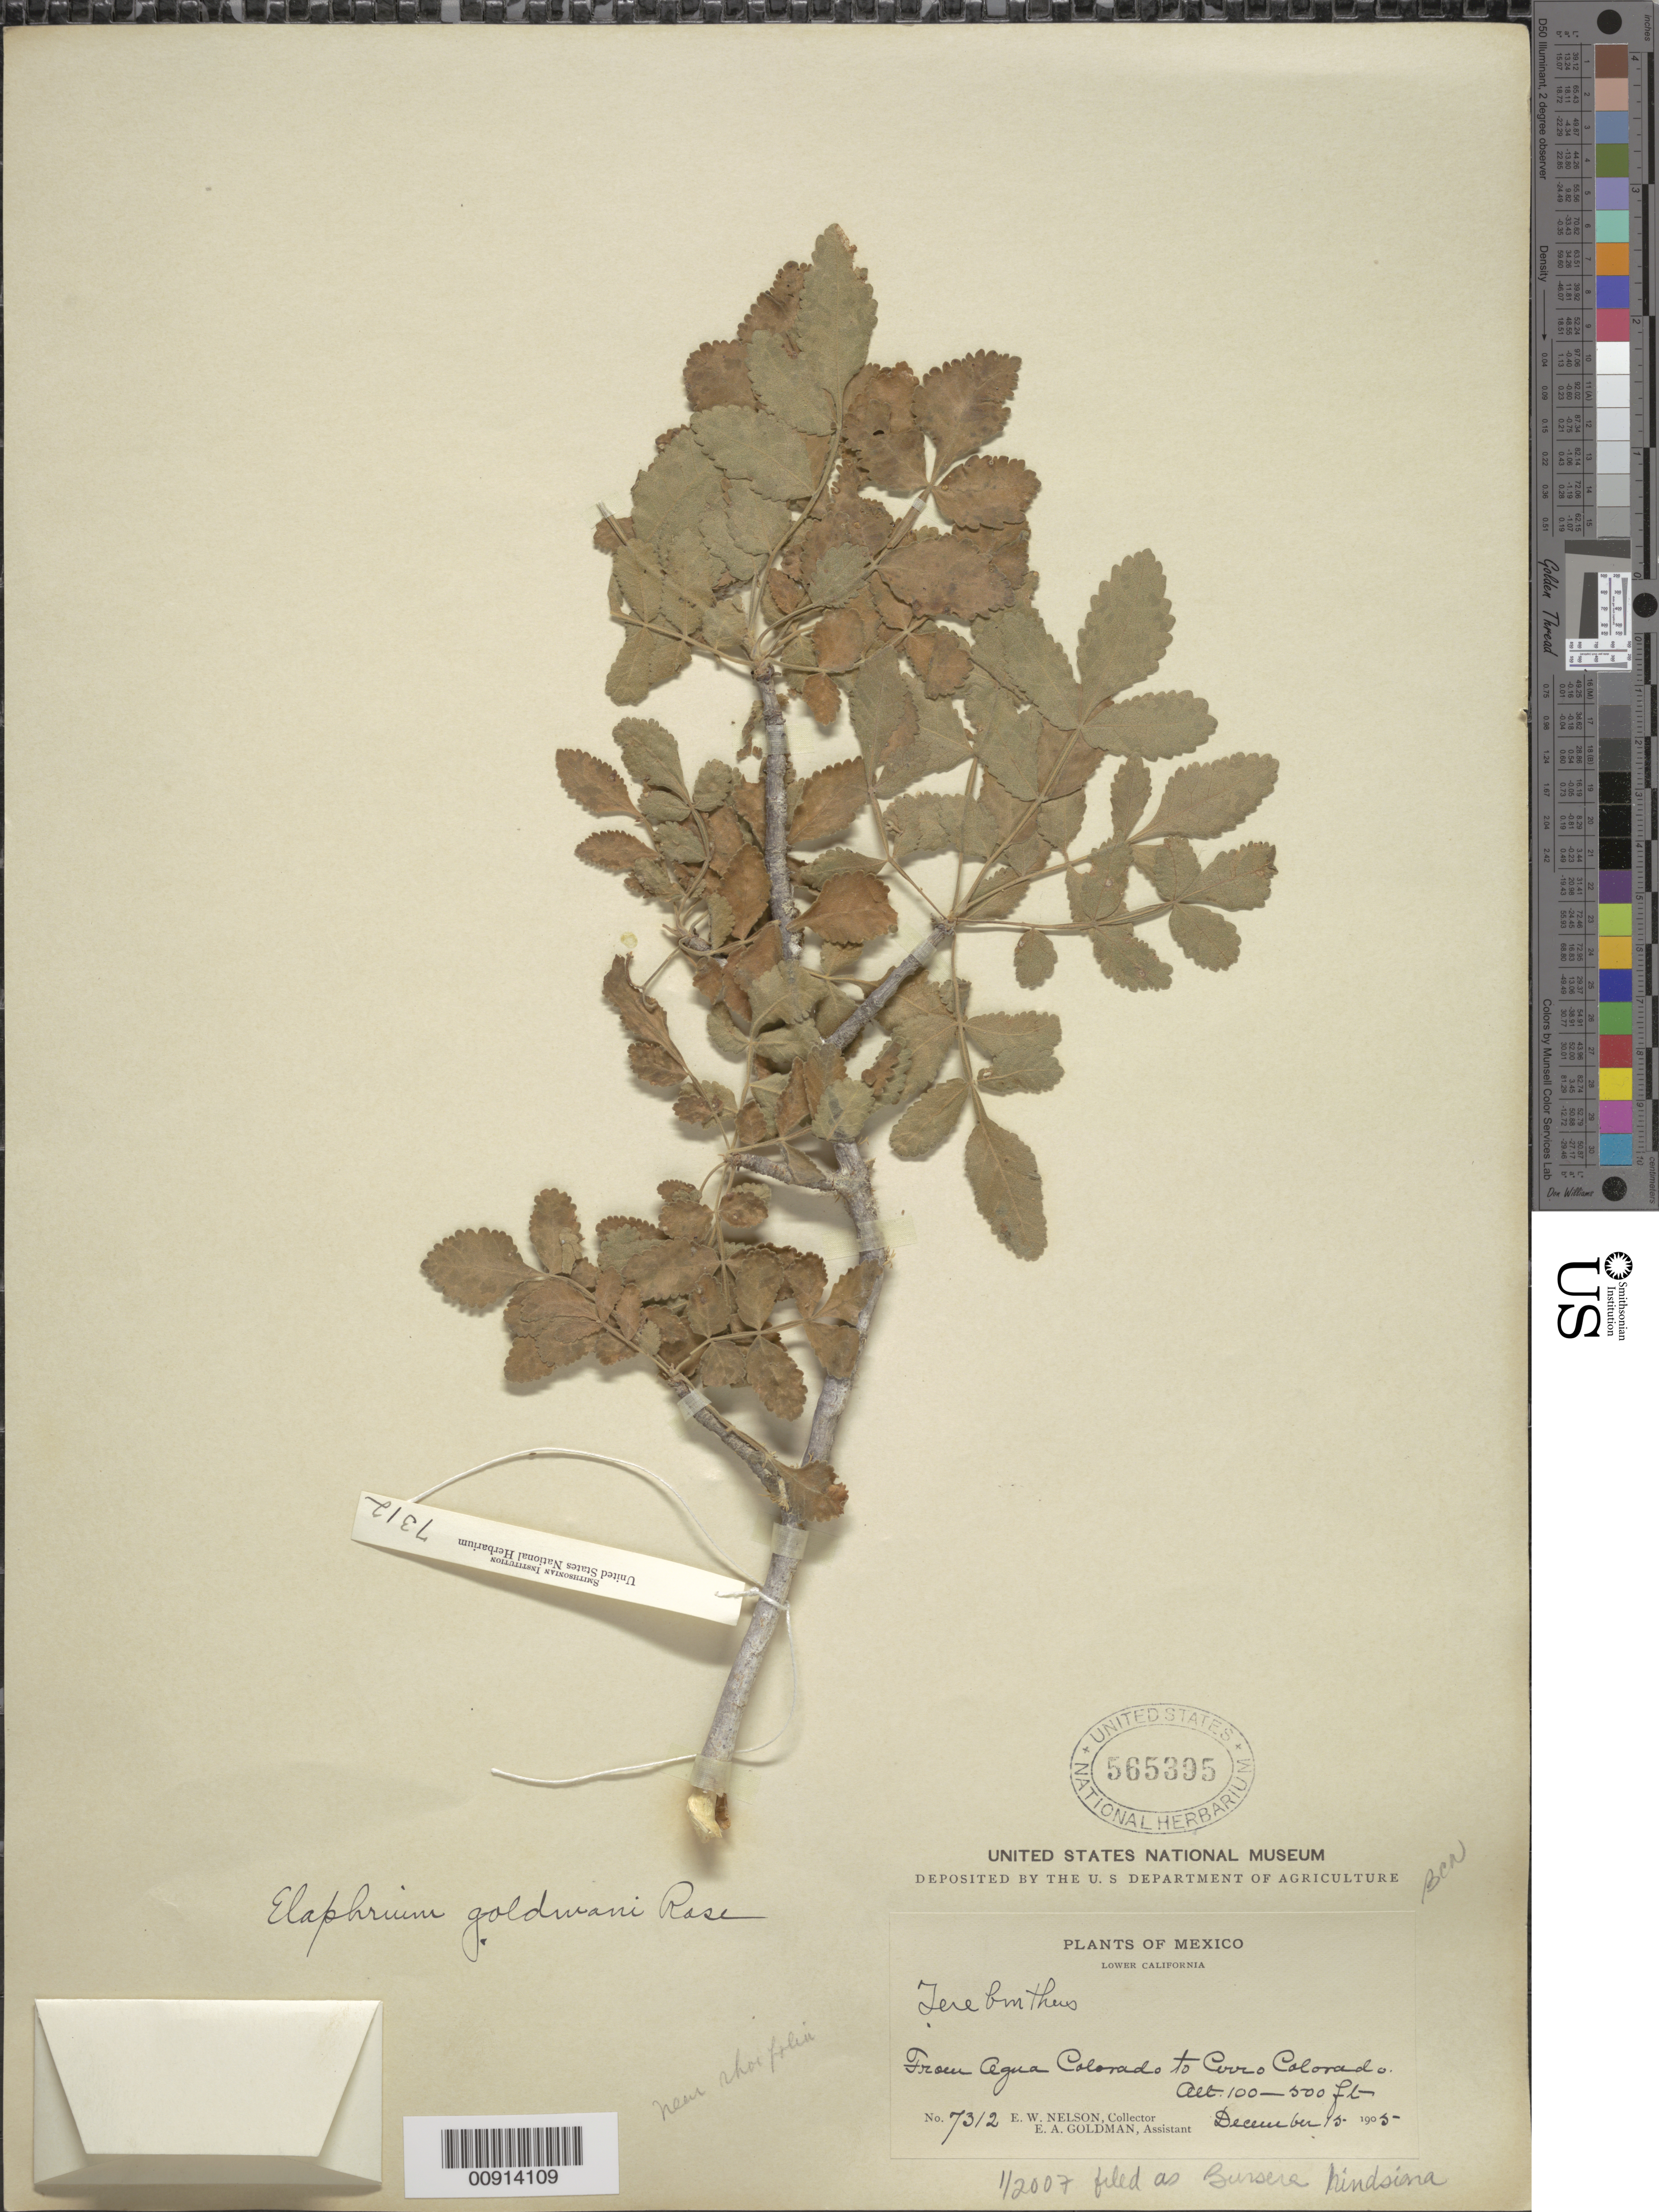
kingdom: Plantae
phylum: Tracheophyta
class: Magnoliopsida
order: Sapindales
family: Burseraceae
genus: Bursera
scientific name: Bursera hindsiana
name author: (Benth.) Engl.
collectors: E. W. Nelson & E. A. Goldman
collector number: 7312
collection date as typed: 15 Dec 1905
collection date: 1905-12-15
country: Mexico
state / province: Baja California Norte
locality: From Agua Colorado to Cerro Colorado, Lower California.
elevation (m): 30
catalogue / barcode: US 565395